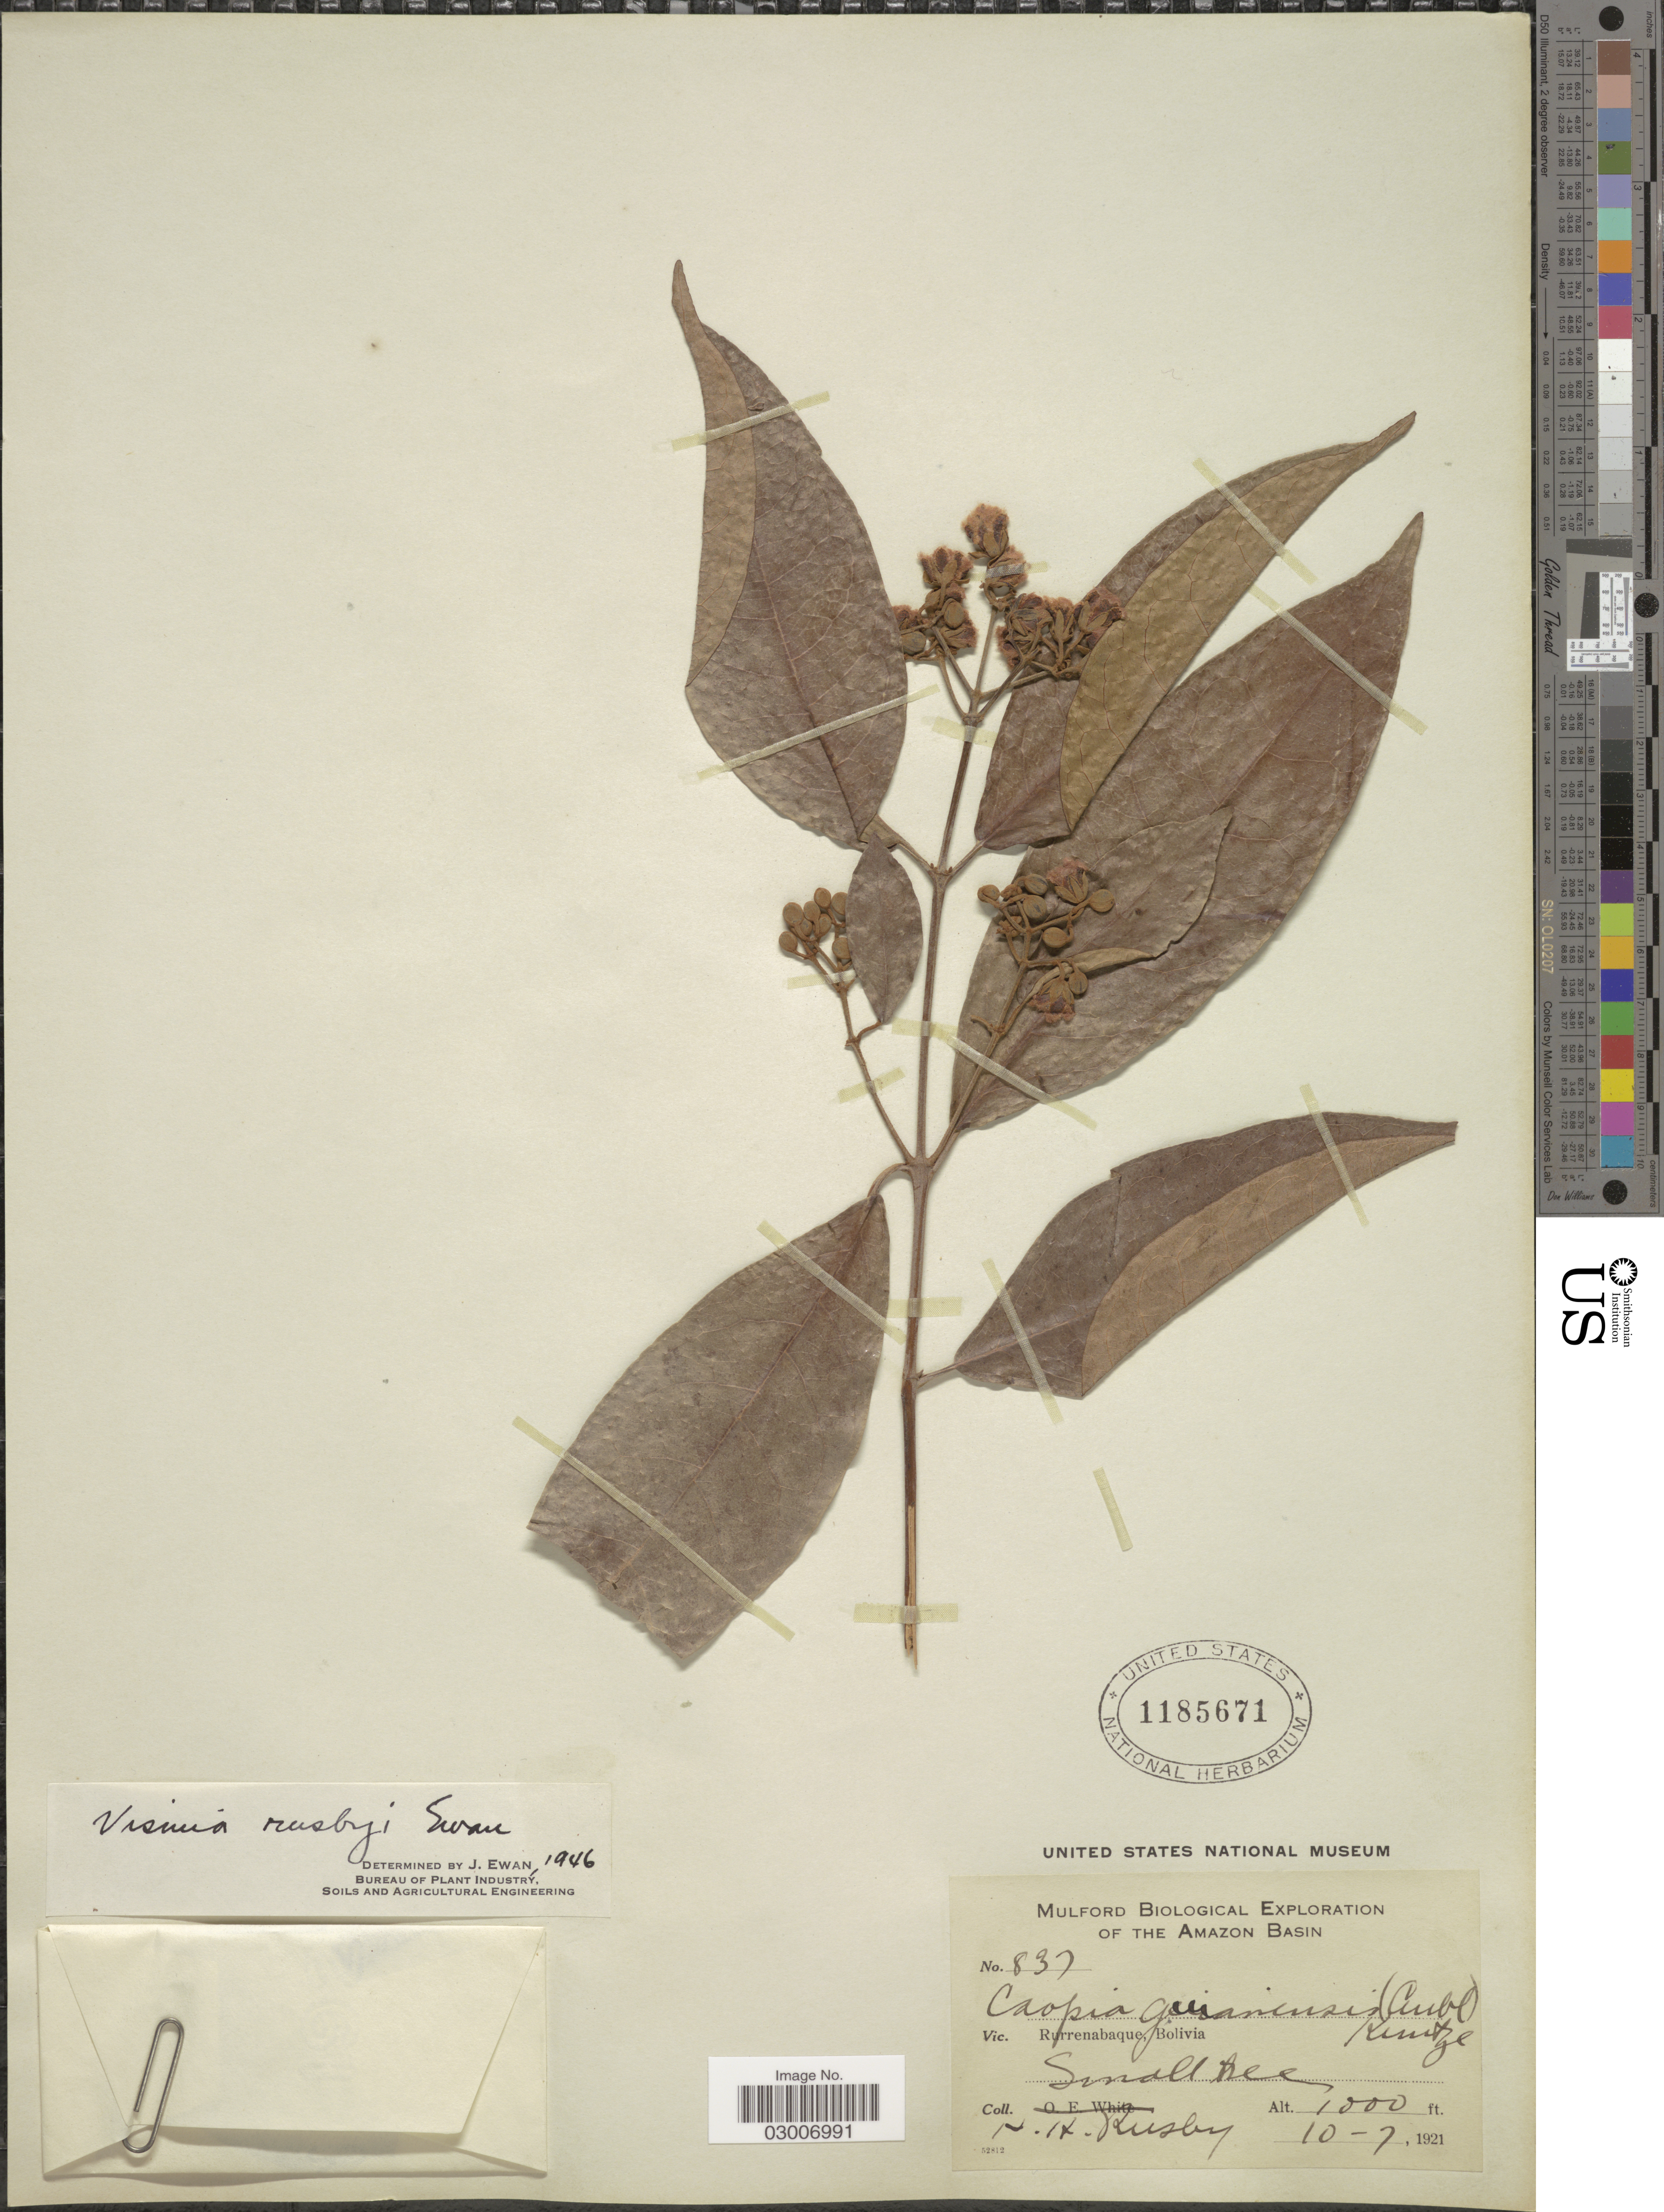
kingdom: Plantae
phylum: Tracheophyta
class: Magnoliopsida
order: Malpighiales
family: Hypericaceae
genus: Vismia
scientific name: Vismia rusbyi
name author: Ewan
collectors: H. H. Rusby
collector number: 837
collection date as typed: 10-7-1921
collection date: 1921-10-07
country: Bolivia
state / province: Beni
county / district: José Ballivián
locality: Rurrenabaque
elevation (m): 305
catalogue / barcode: US 1185671